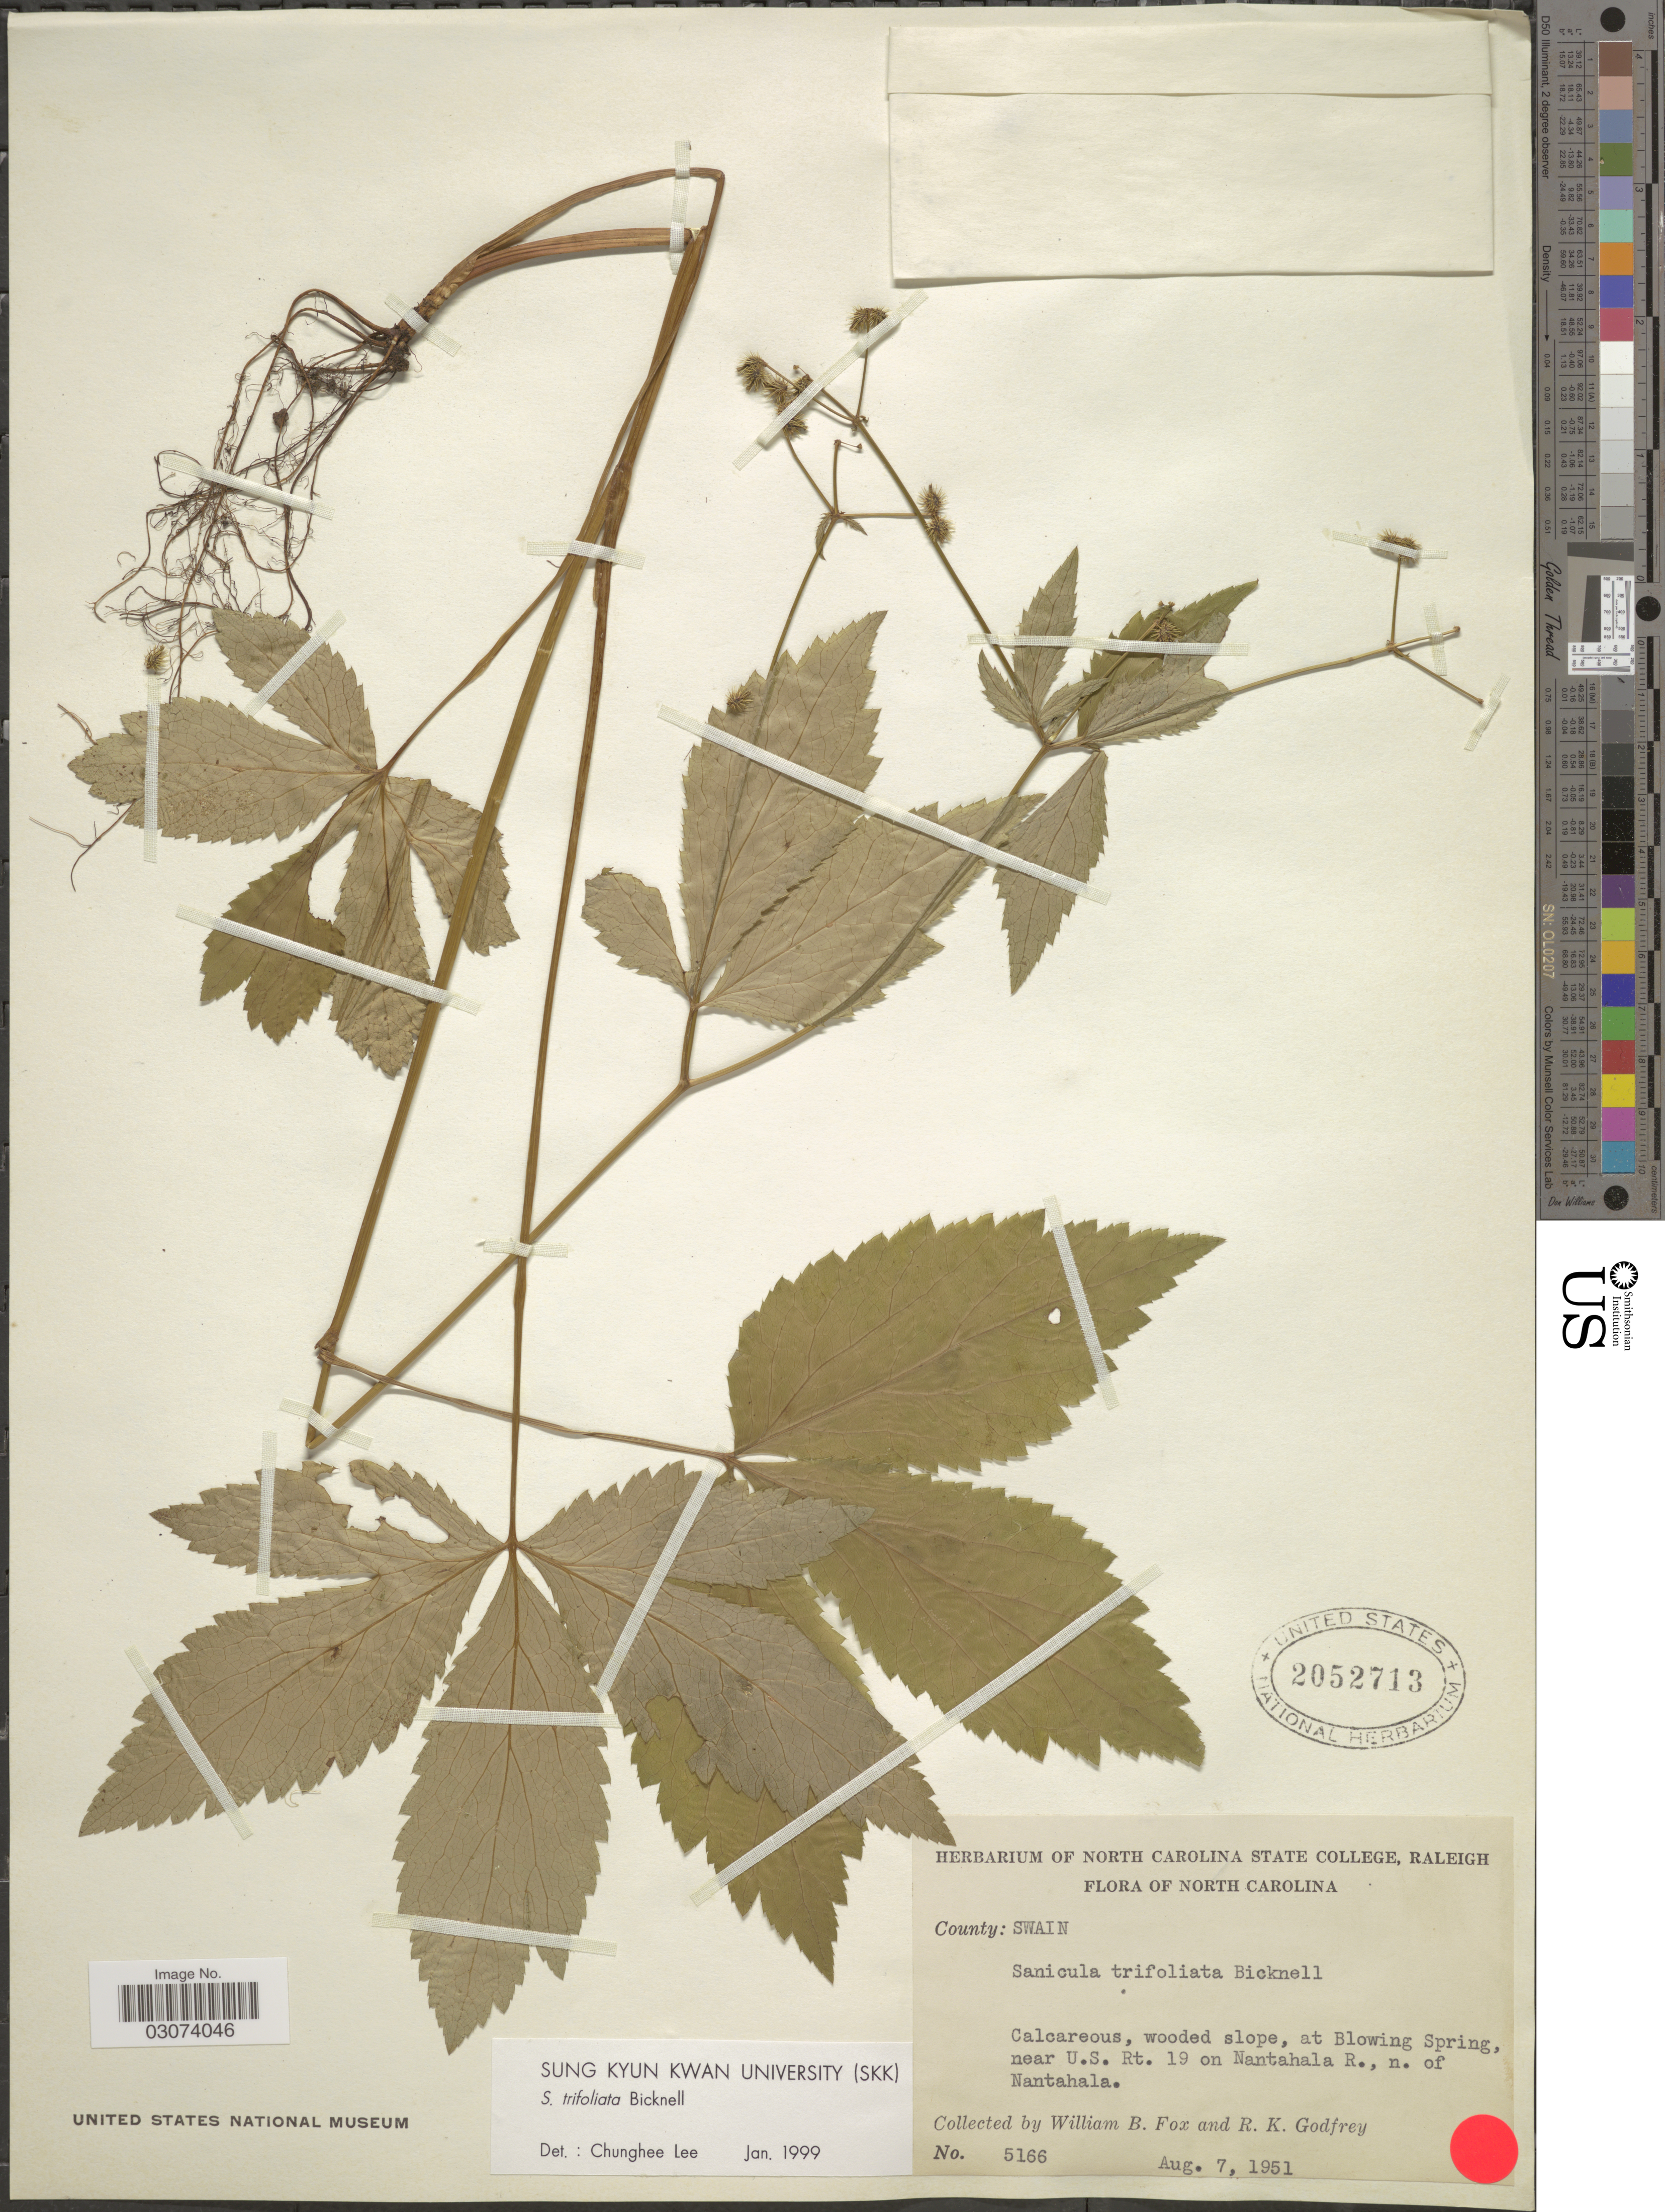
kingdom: Plantae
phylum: Tracheophyta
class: Magnoliopsida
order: Apiales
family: Apiaceae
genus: Sanicula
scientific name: Sanicula trifoliata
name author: E.P. Bicknell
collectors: W. B. Fox & R. K. Godfrey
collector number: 5166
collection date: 1951-08-07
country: United States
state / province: North Carolina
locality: County: Swain. Calcareous, wooded slope, at Blowing Spring, near U.S. Rt. 19 on Nantahala R., n. of Nantahala.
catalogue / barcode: US 2052713